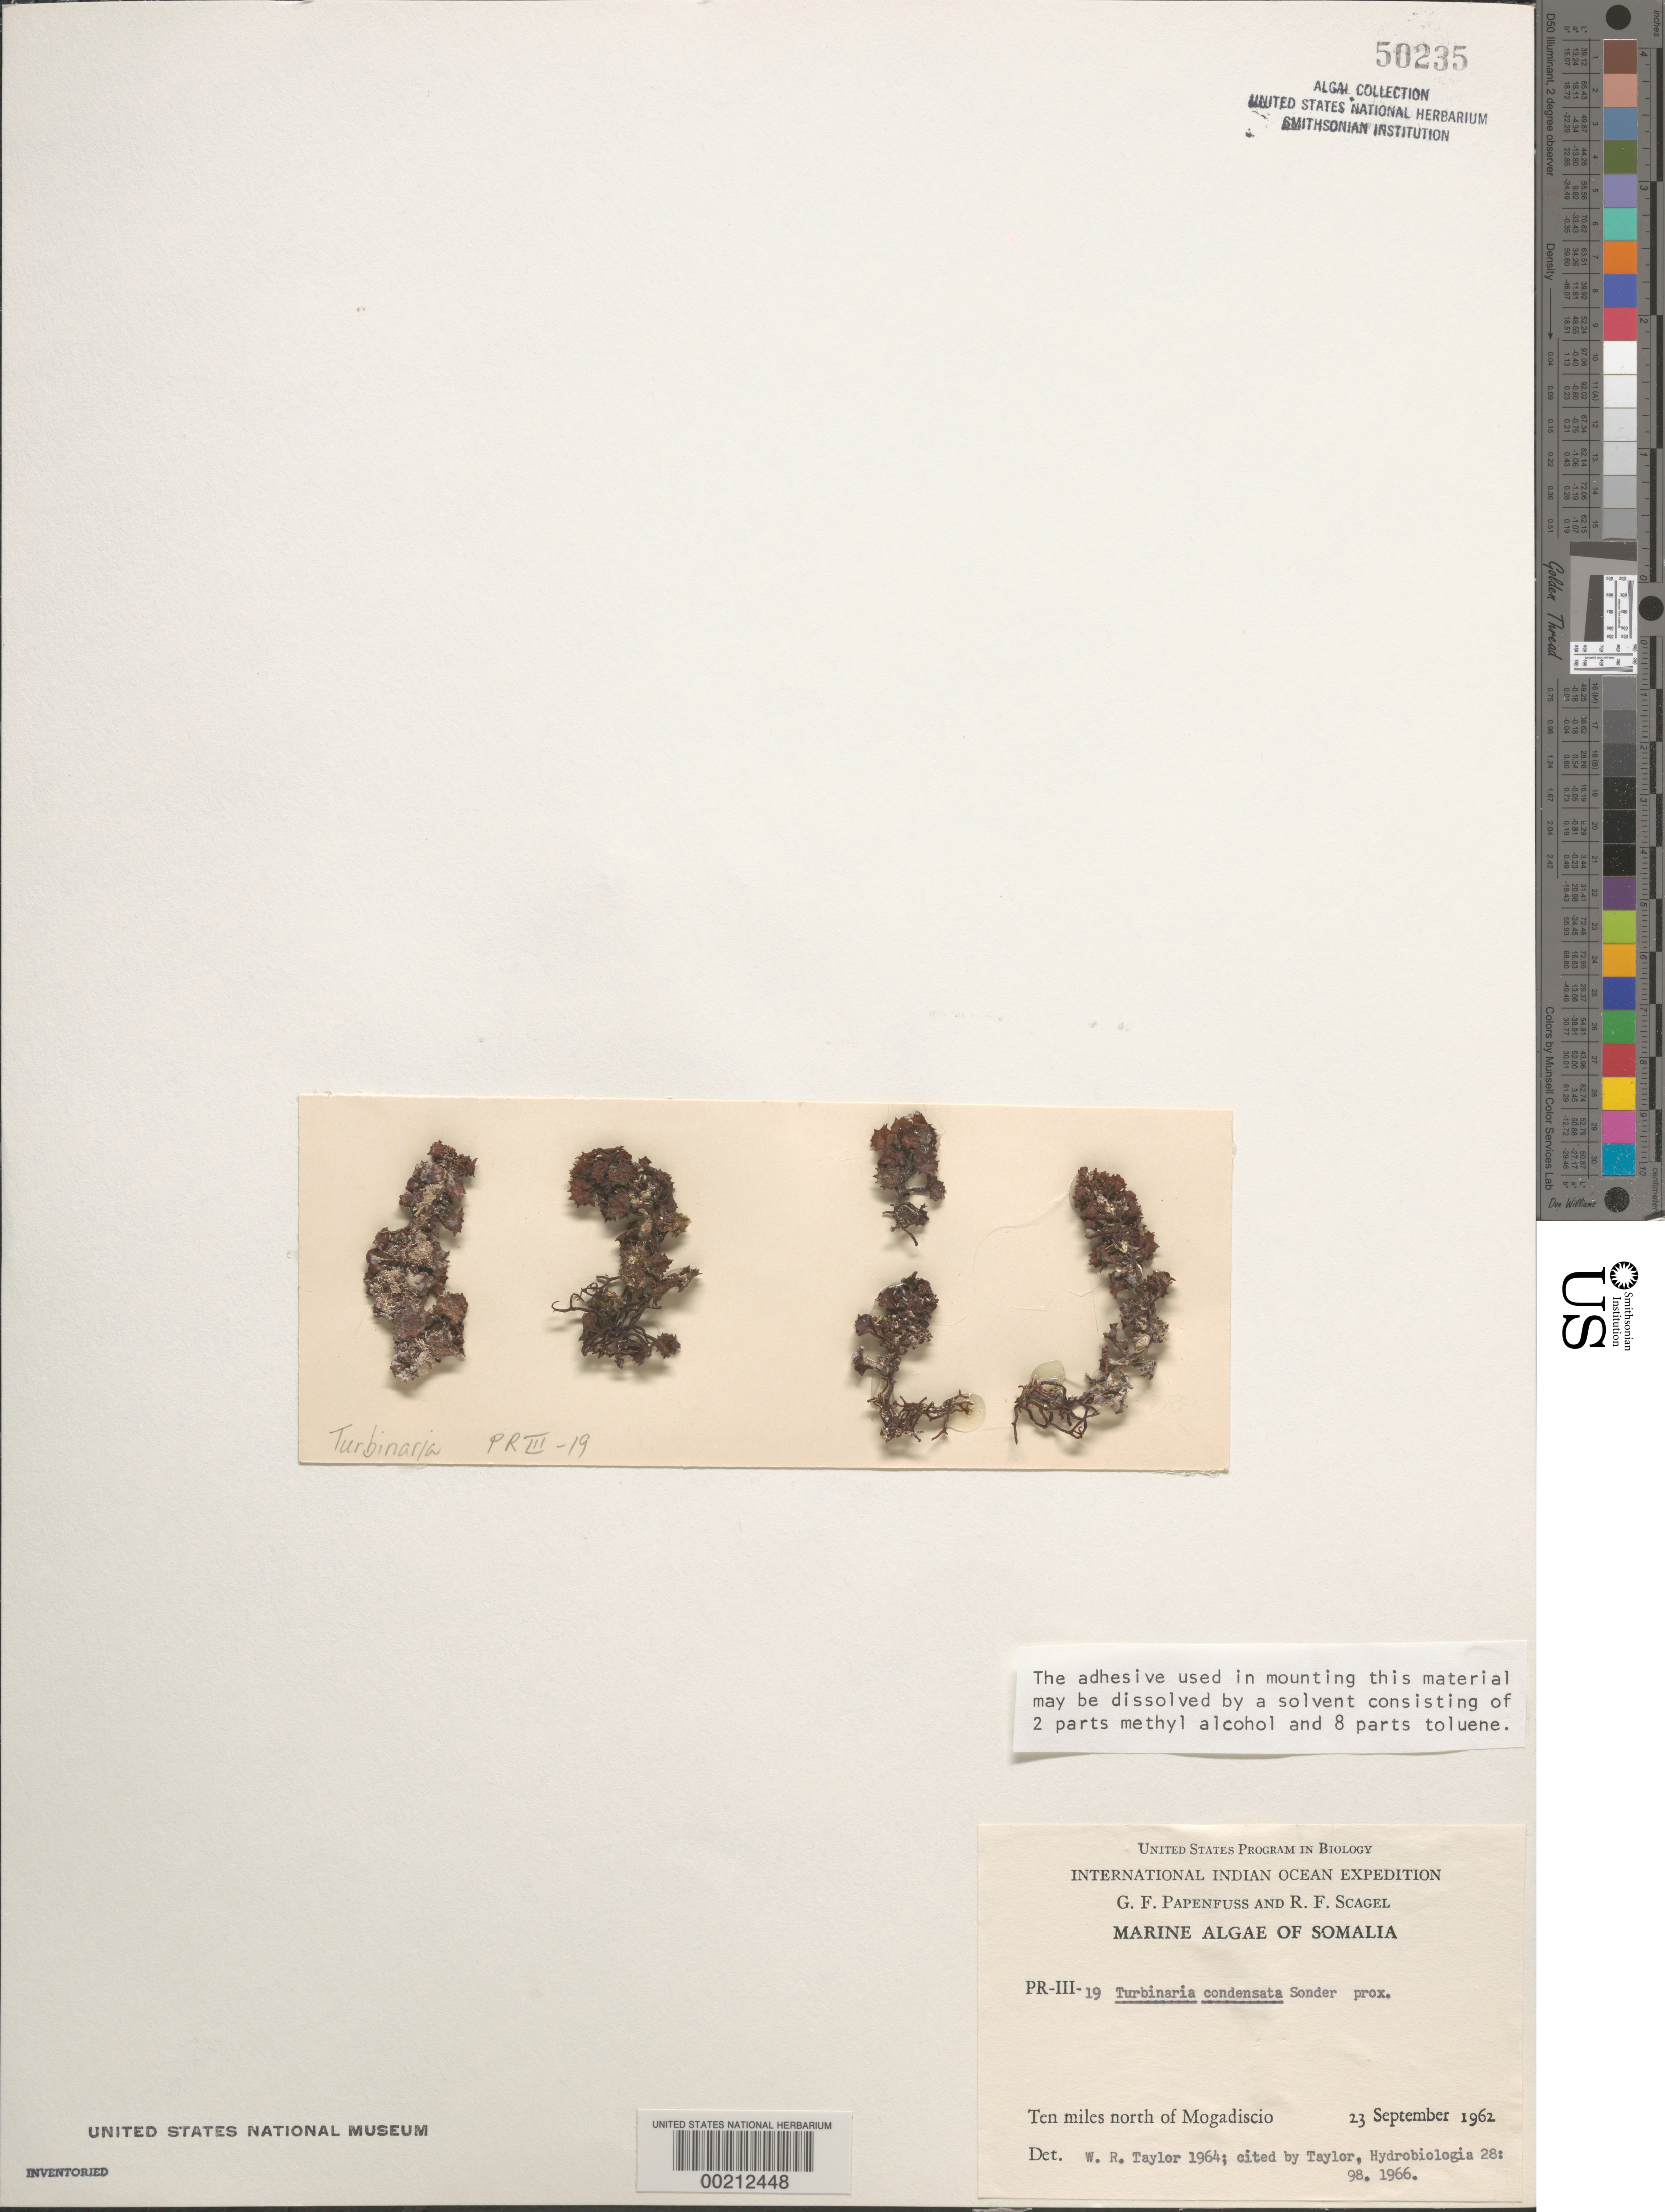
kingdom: Chromista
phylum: Ochrophyta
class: Phaeophyceae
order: Fucales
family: Sargassaceae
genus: Turbinaria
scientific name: Turbinaria condensata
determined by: Taylor, William R.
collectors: G. Papenfuss & R. F. Scagel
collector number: PR-III-19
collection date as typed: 23 Sep 1962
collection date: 1962-09-23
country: Somalia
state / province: Banaadir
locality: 10 miles north of Mogadishu (Mogadiscio)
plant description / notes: International Indian Ocean Expedition, 1962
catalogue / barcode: US 50235